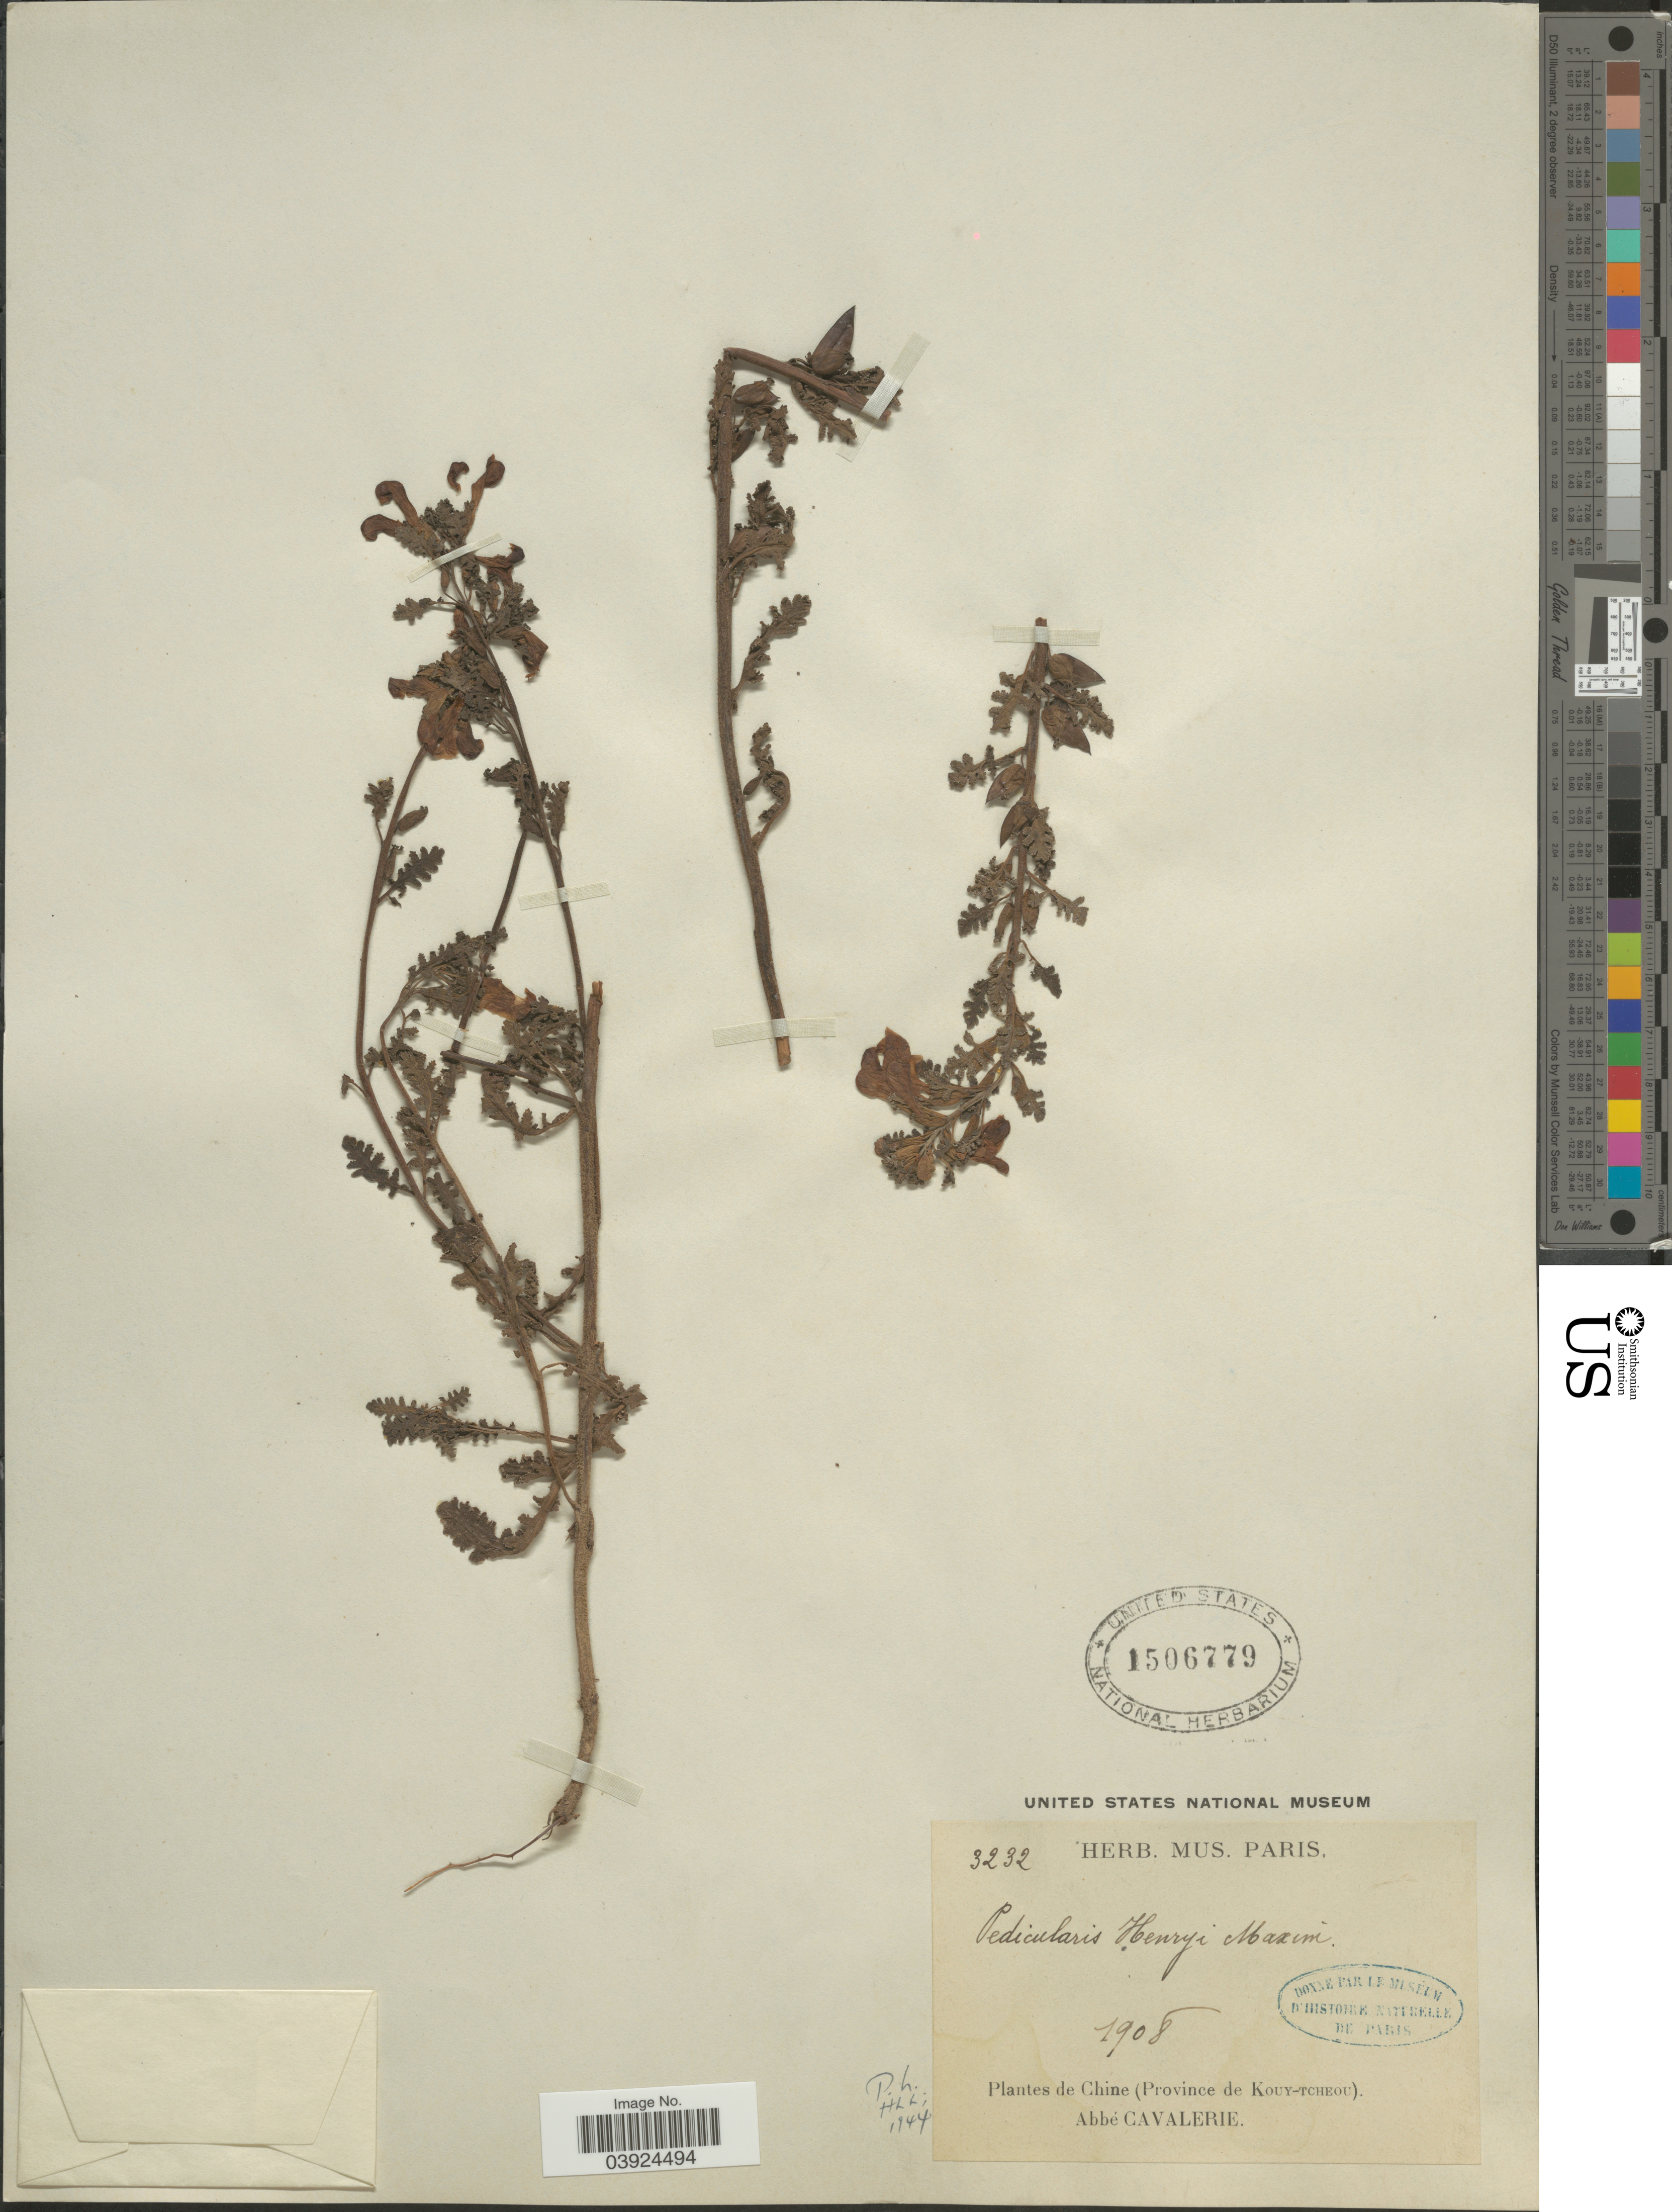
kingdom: Plantae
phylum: Tracheophyta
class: Magnoliopsida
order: Lamiales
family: Orobanchaceae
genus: Pedicularis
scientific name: Pedicularis henryi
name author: Maxim.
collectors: A. Cavalerie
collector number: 3232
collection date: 1908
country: China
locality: Province de Kouy-tcheou.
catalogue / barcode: US 1506779